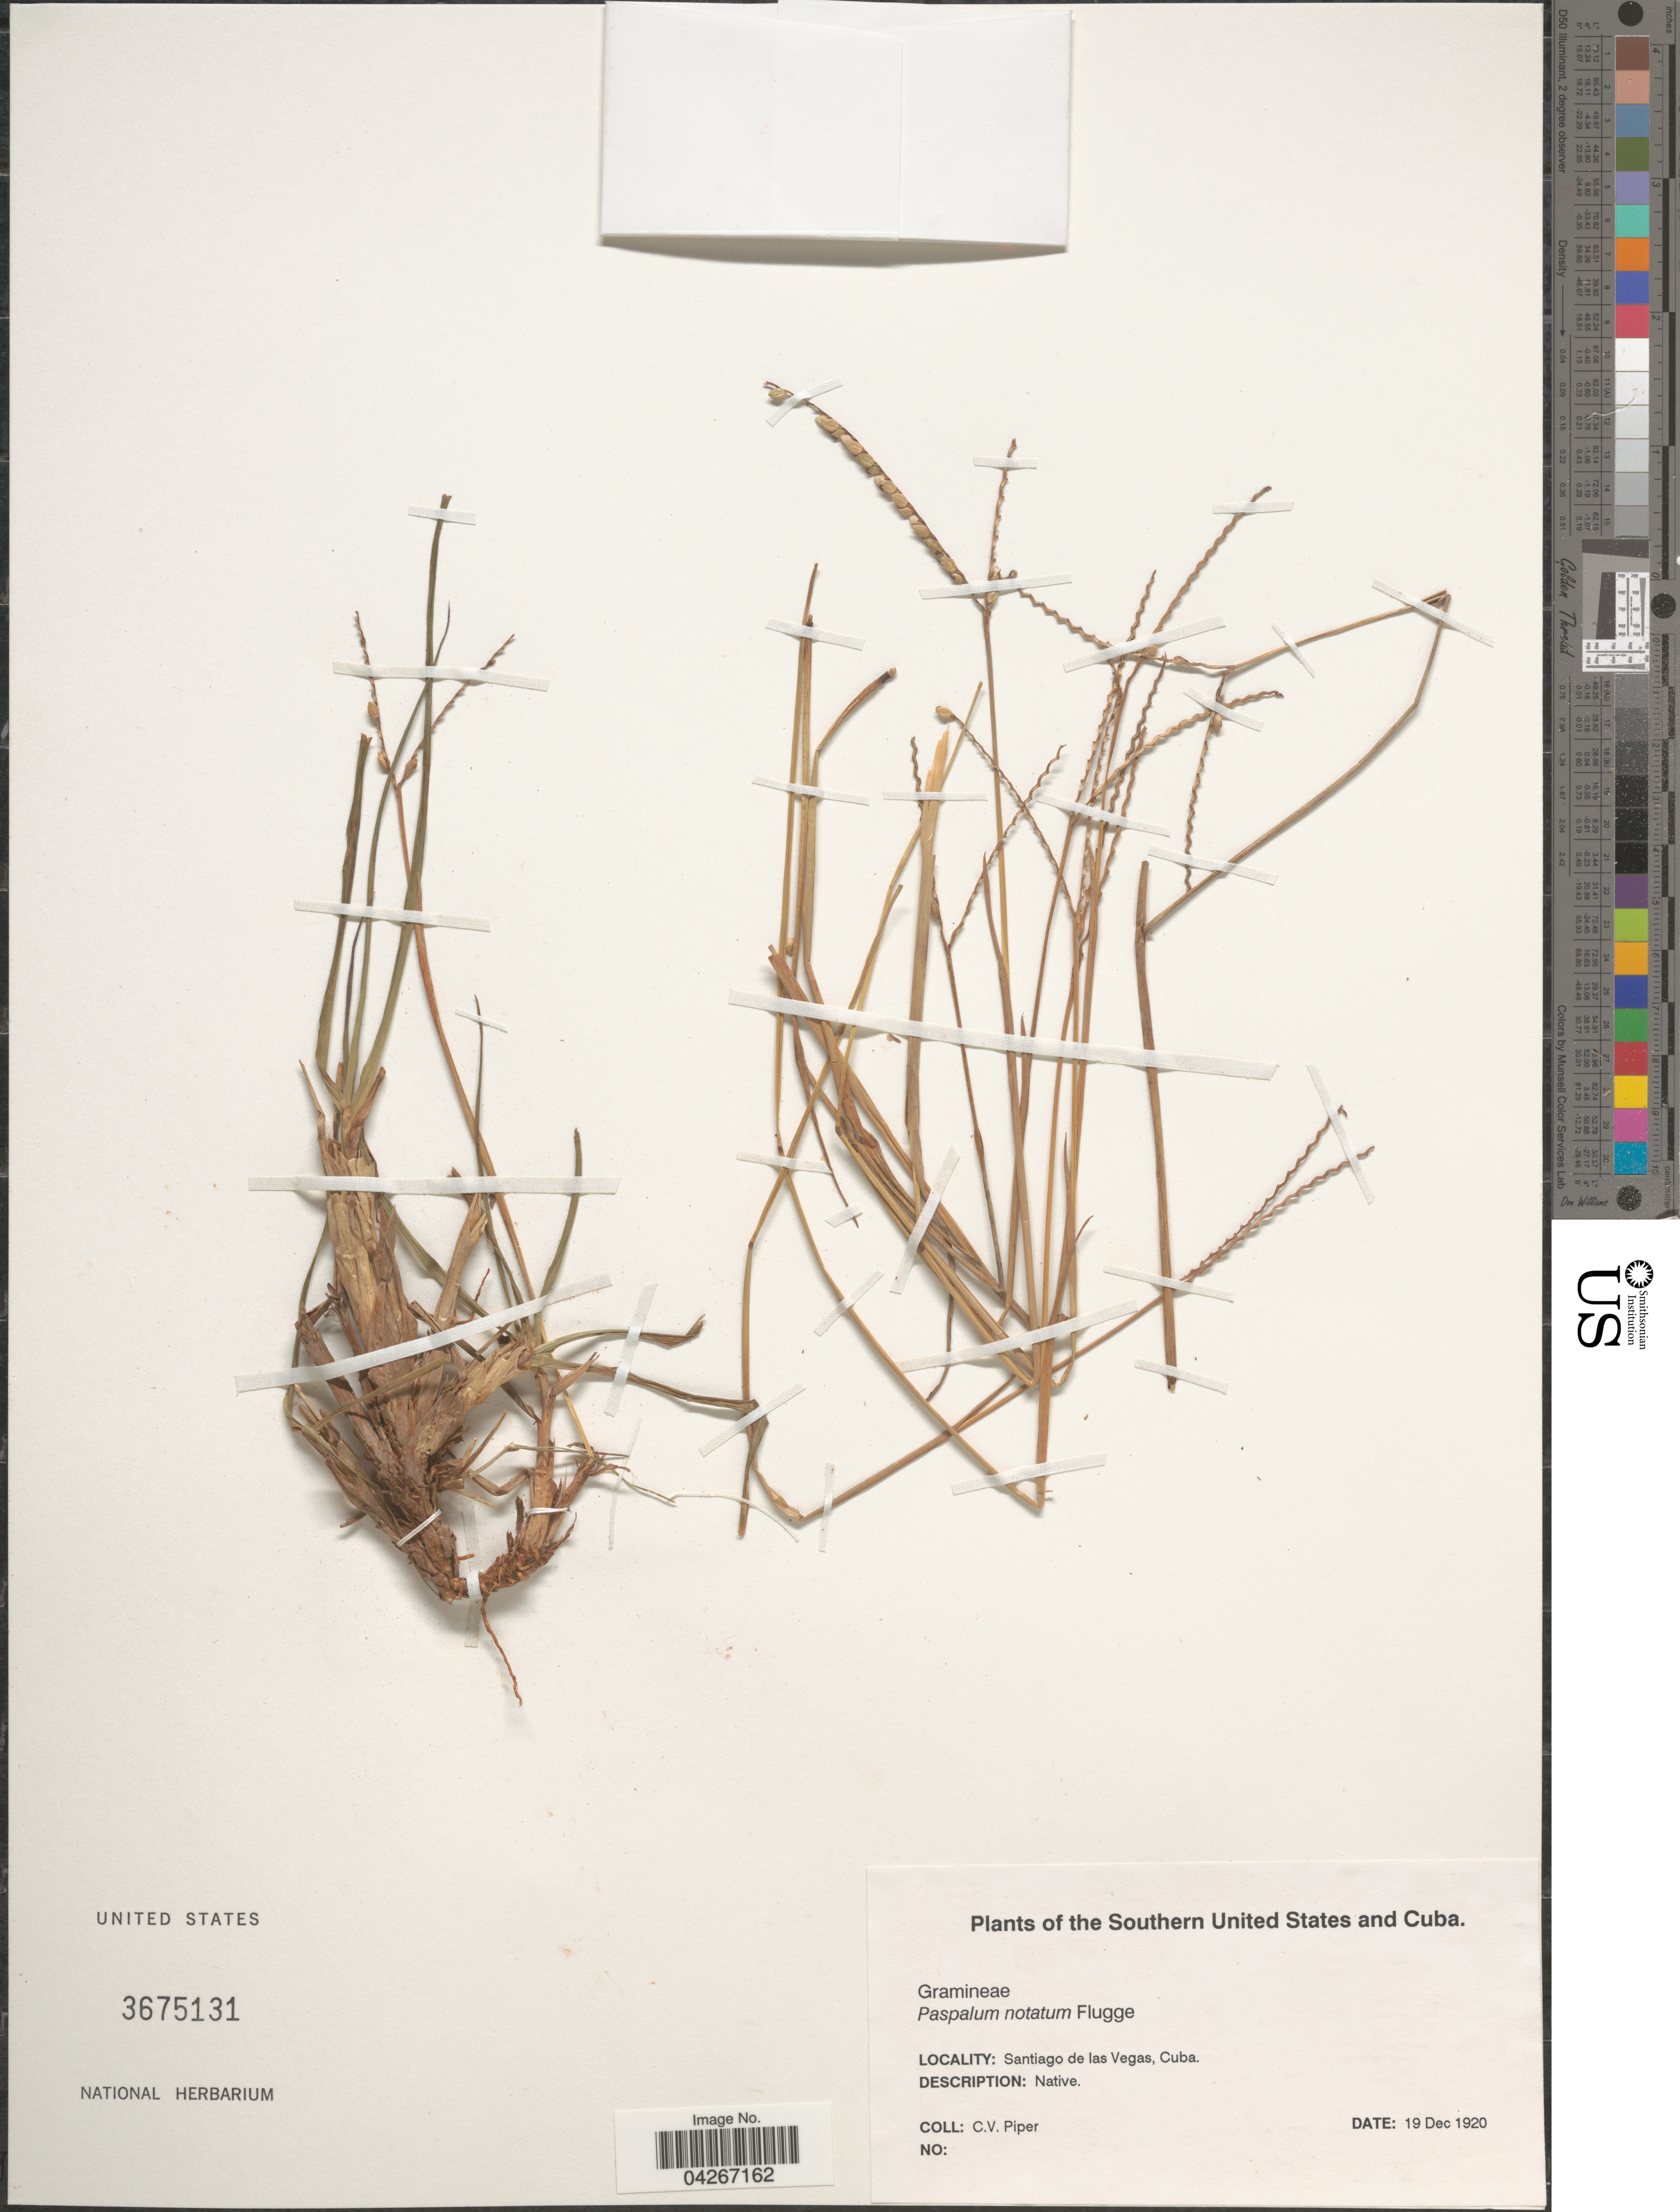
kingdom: Plantae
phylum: Tracheophyta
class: Liliopsida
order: Poales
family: Poaceae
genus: Paspalum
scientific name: Paspalum notatum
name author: Flüggé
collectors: C. V. Piper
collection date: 1920-12-19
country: Cuba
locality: Santiago de las Vegas.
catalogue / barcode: US 3675131